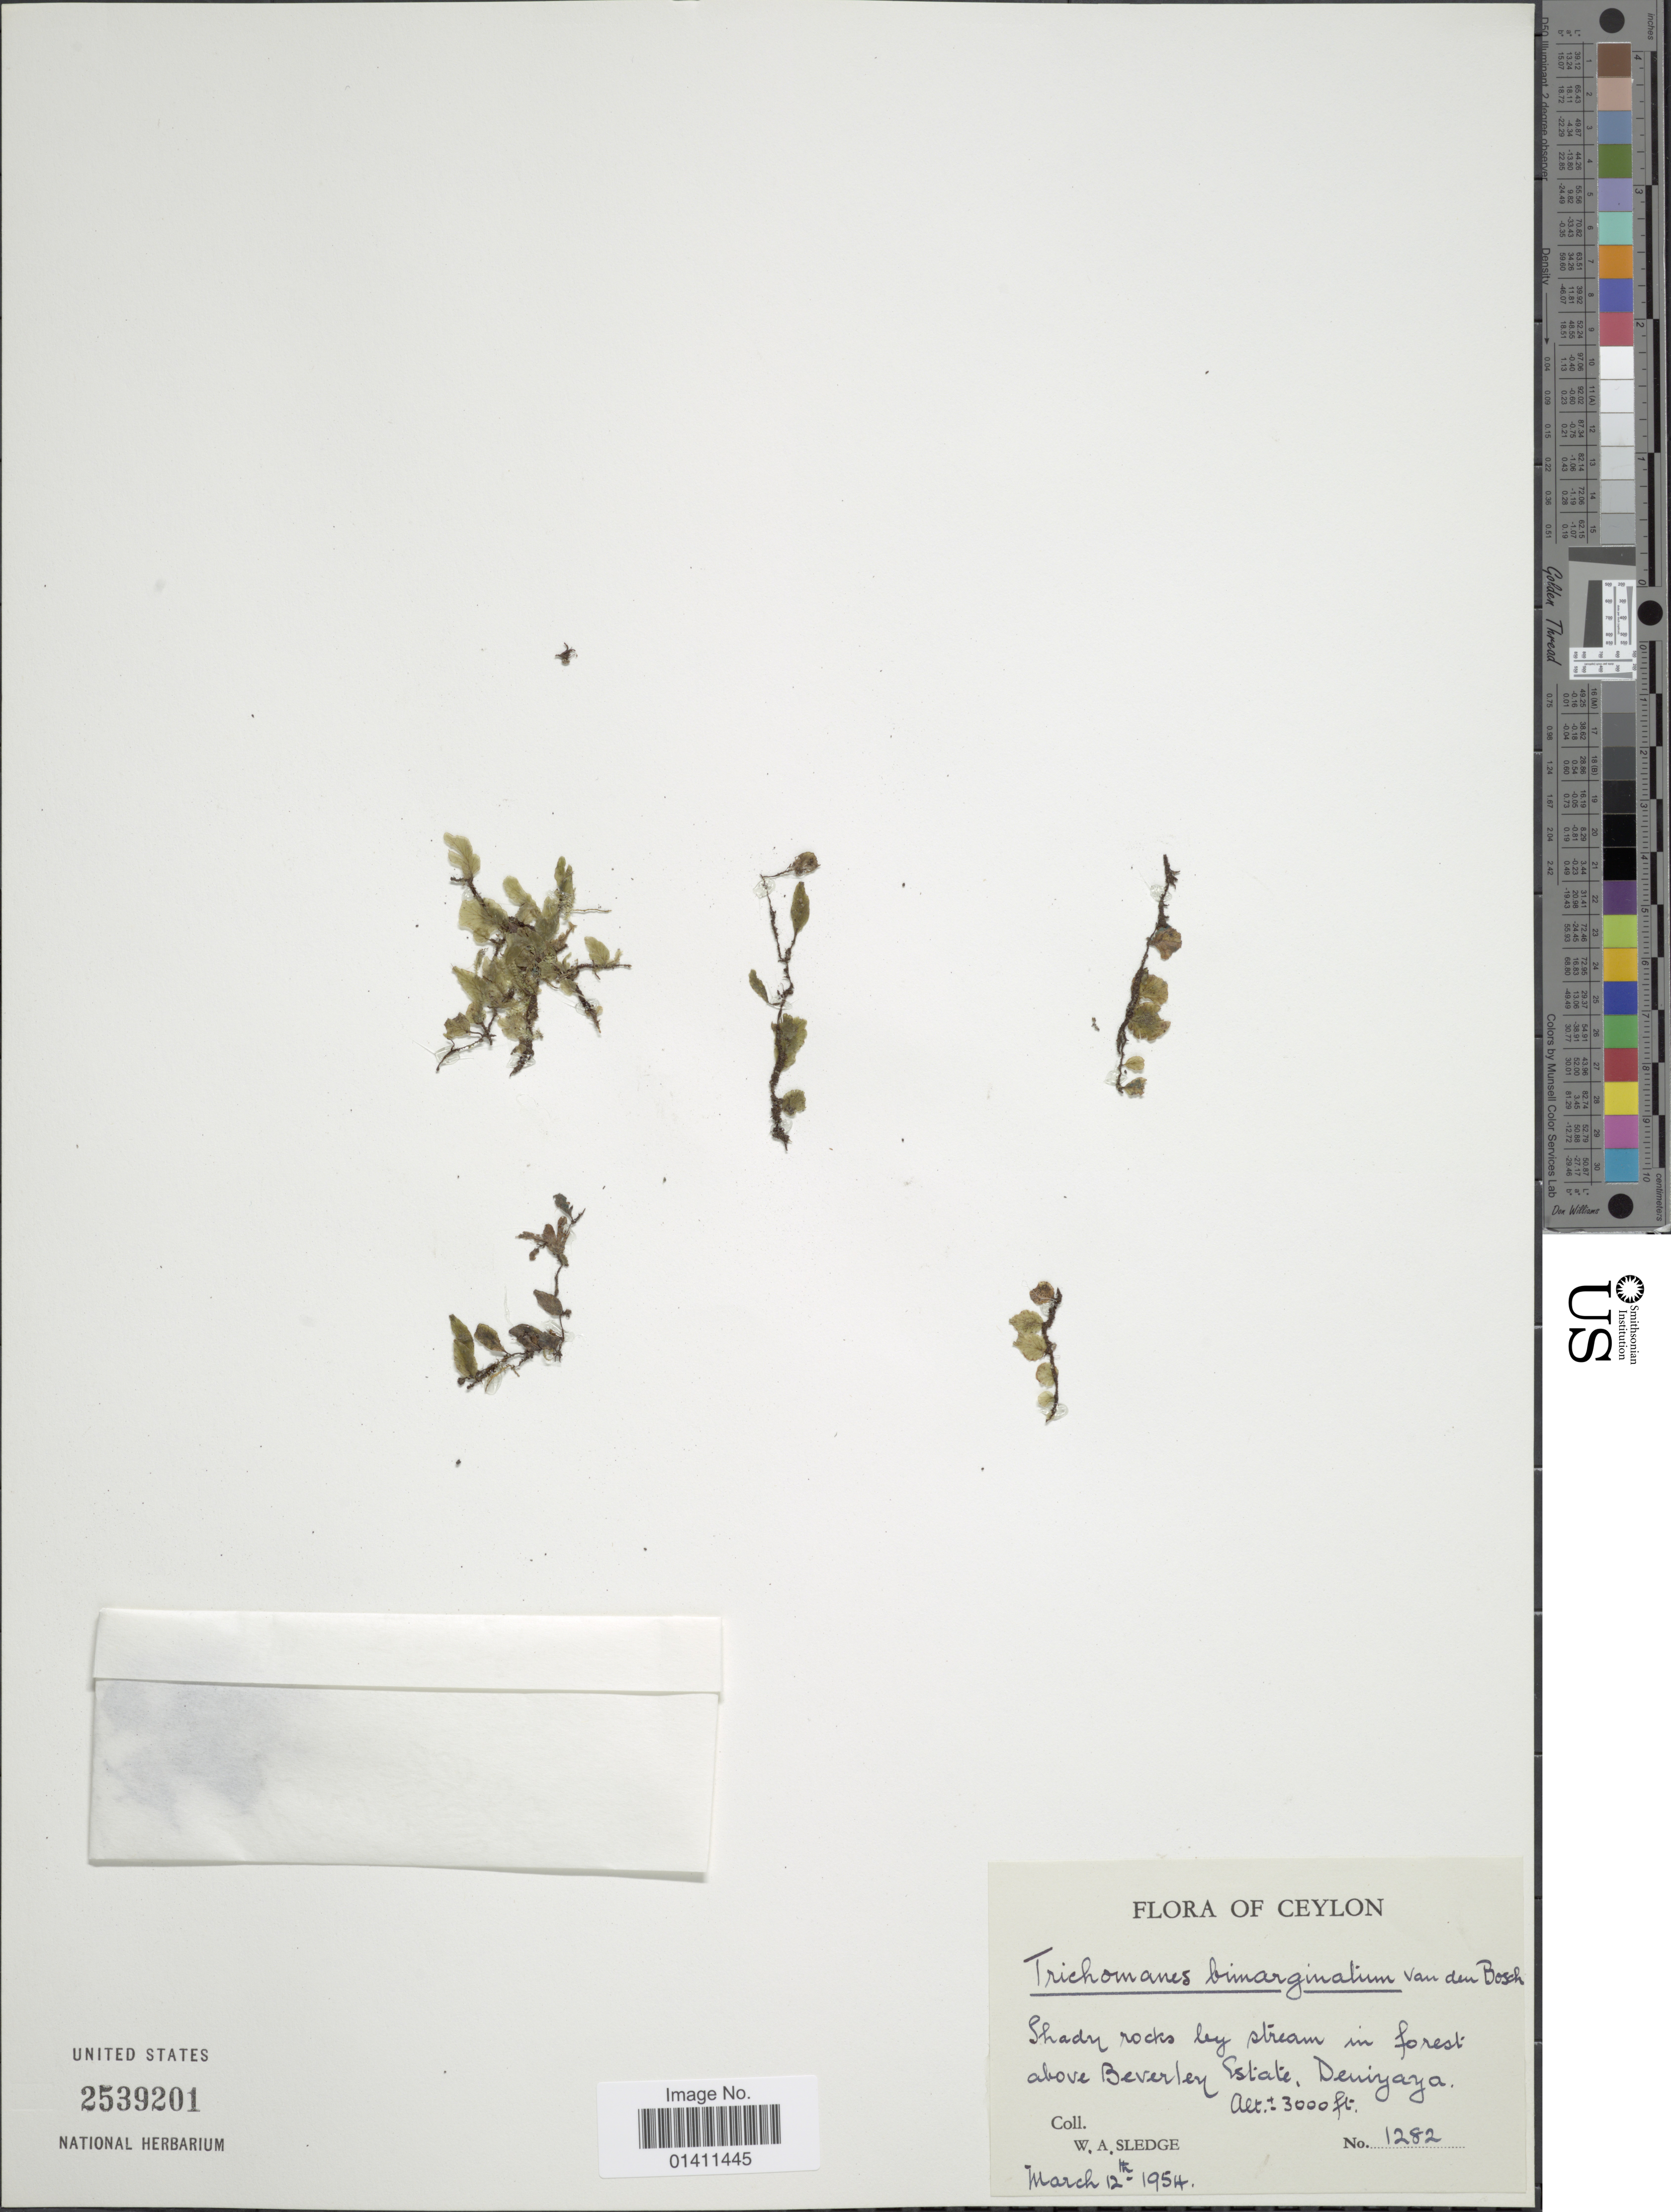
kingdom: Plantae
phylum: Tracheophyta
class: Polypodiopsida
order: Hymenophyllales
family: Hymenophyllaceae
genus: Didymoglossum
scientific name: Didymoglossum bimarginatum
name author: (Bosch) Ebihara & K. Iwats.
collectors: W. A. Sledge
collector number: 1282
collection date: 1954-03-12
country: Sri Lanka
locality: Ceylon. Shady rocks by stream in forest above Beverley Estate, Deniyaya. [interpreted]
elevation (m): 914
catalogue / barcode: US 2539201